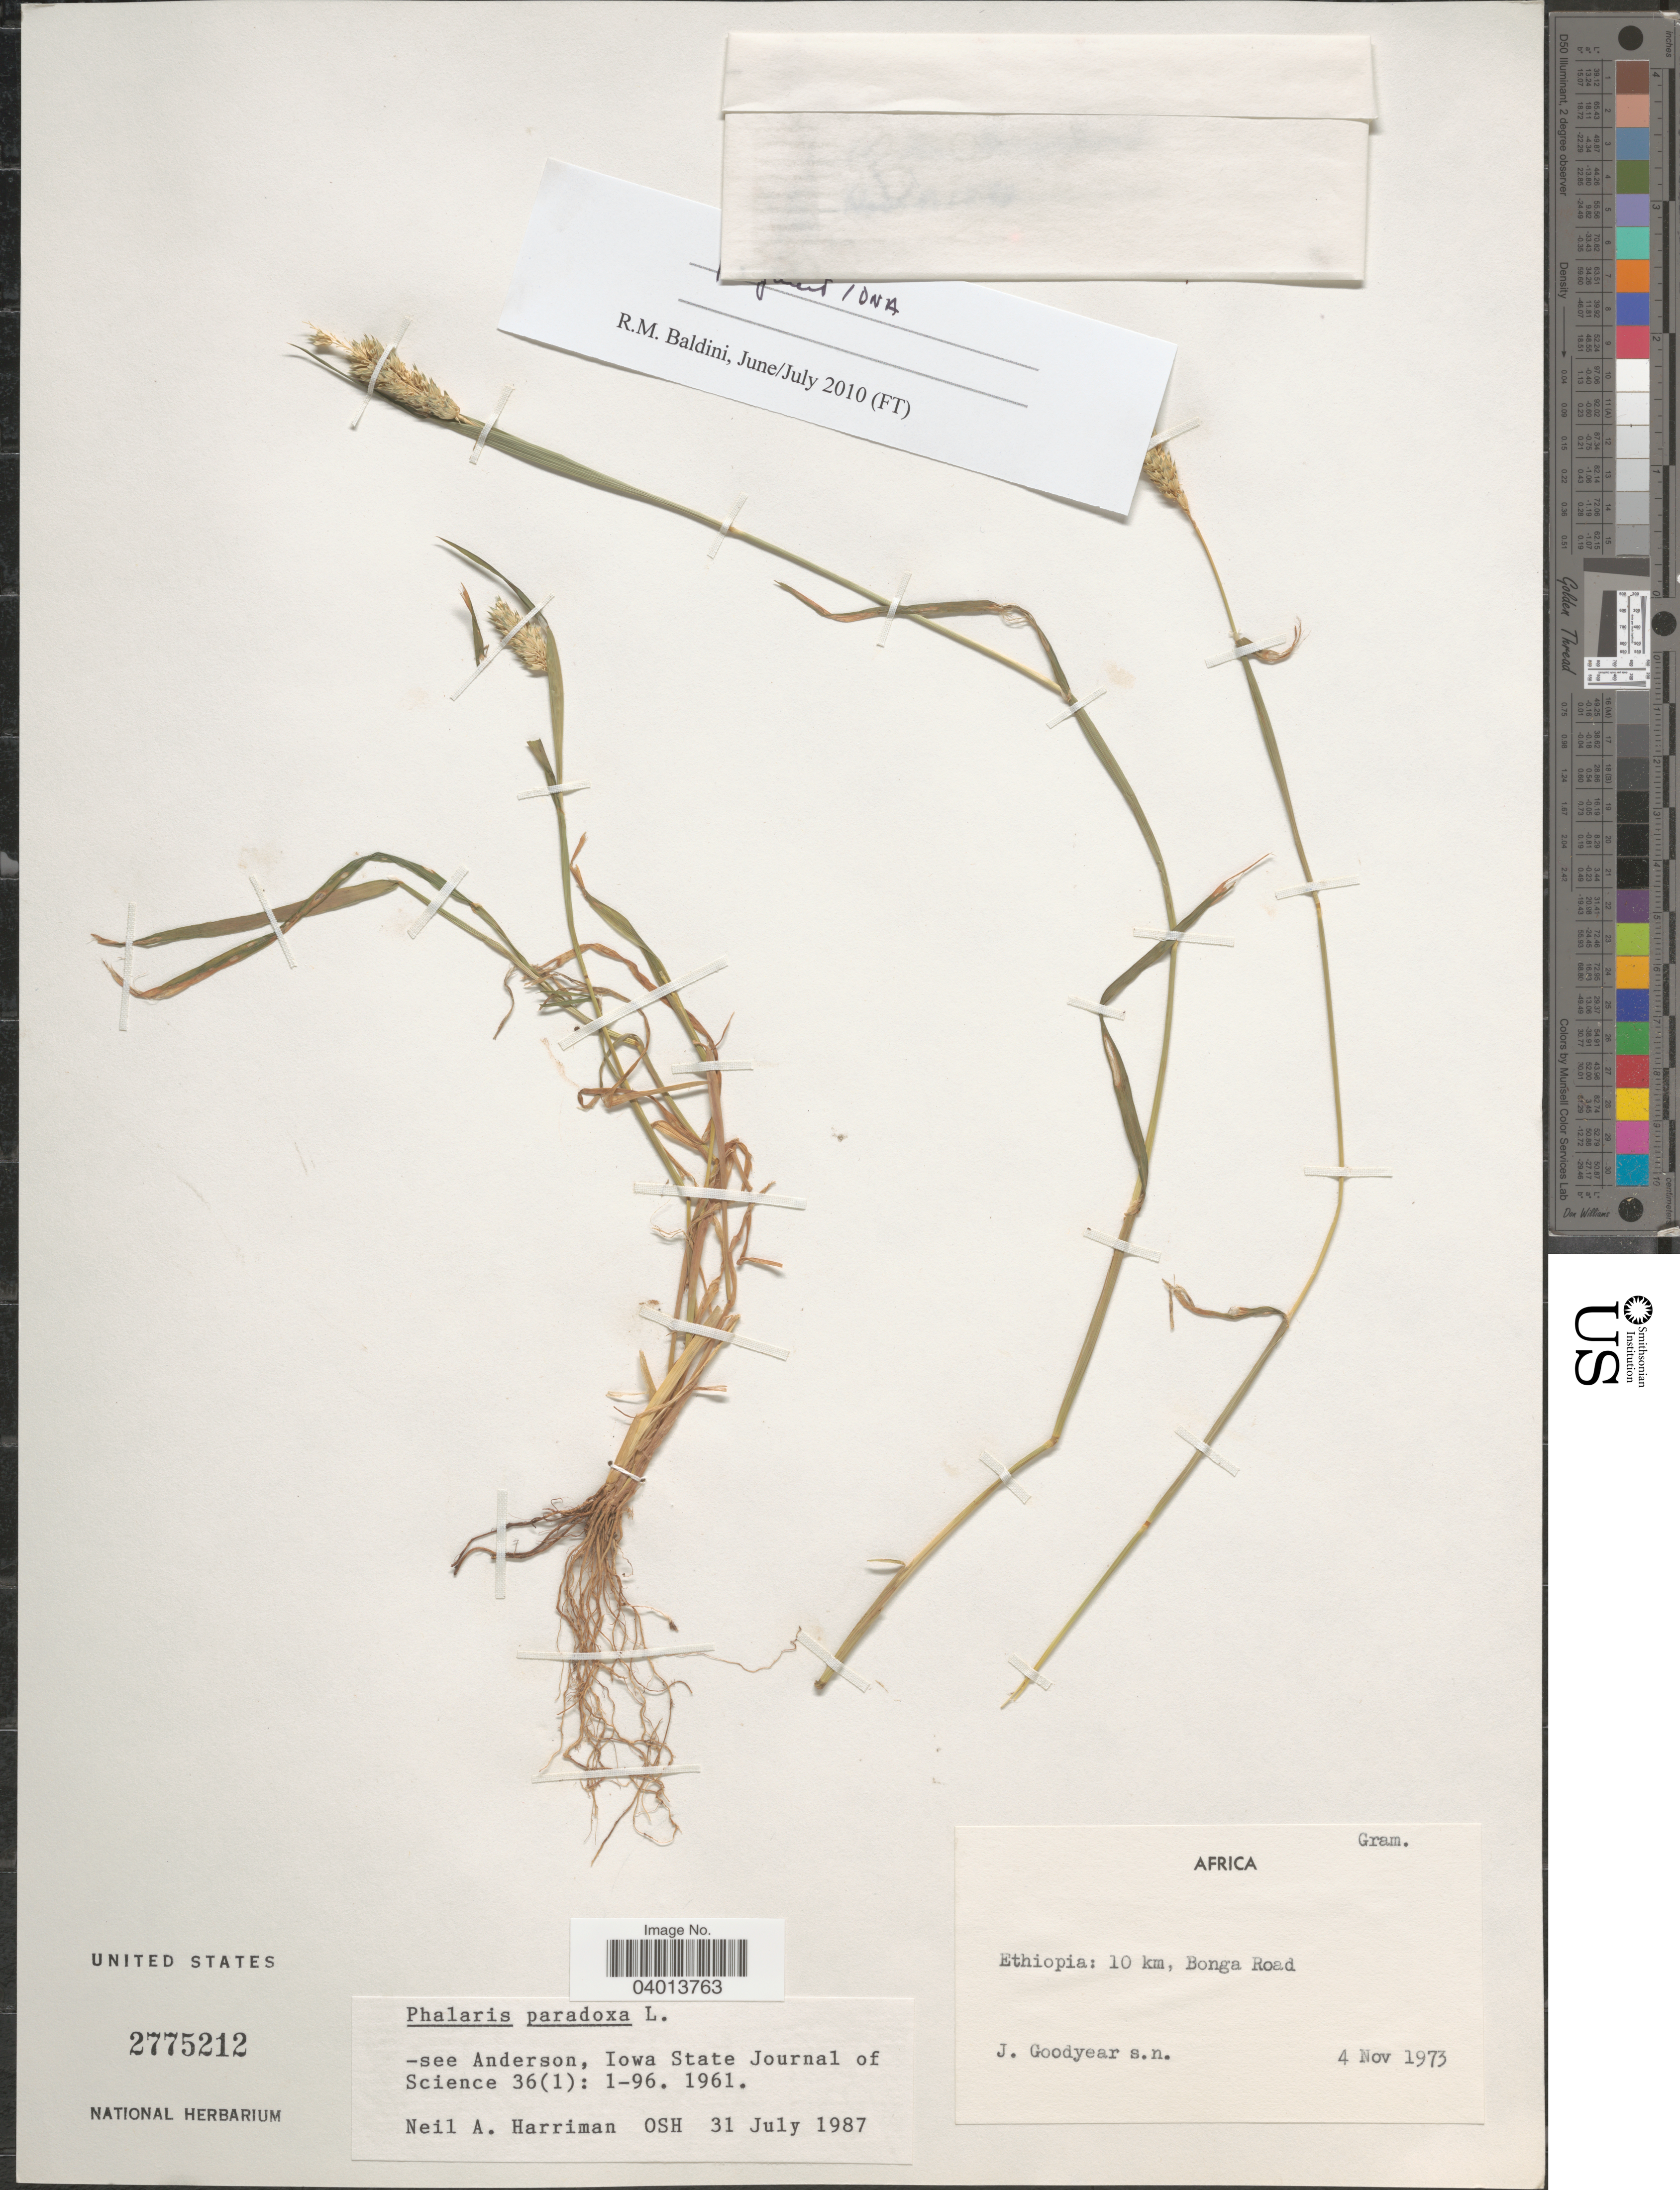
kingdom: Plantae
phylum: Tracheophyta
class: Liliopsida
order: Poales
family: Poaceae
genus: Phalaris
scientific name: Phalaris paradoxa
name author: L.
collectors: J. Goodyear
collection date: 1973-11-04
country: Ethiopia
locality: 10 km, Bonga Road.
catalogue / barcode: US 2775212